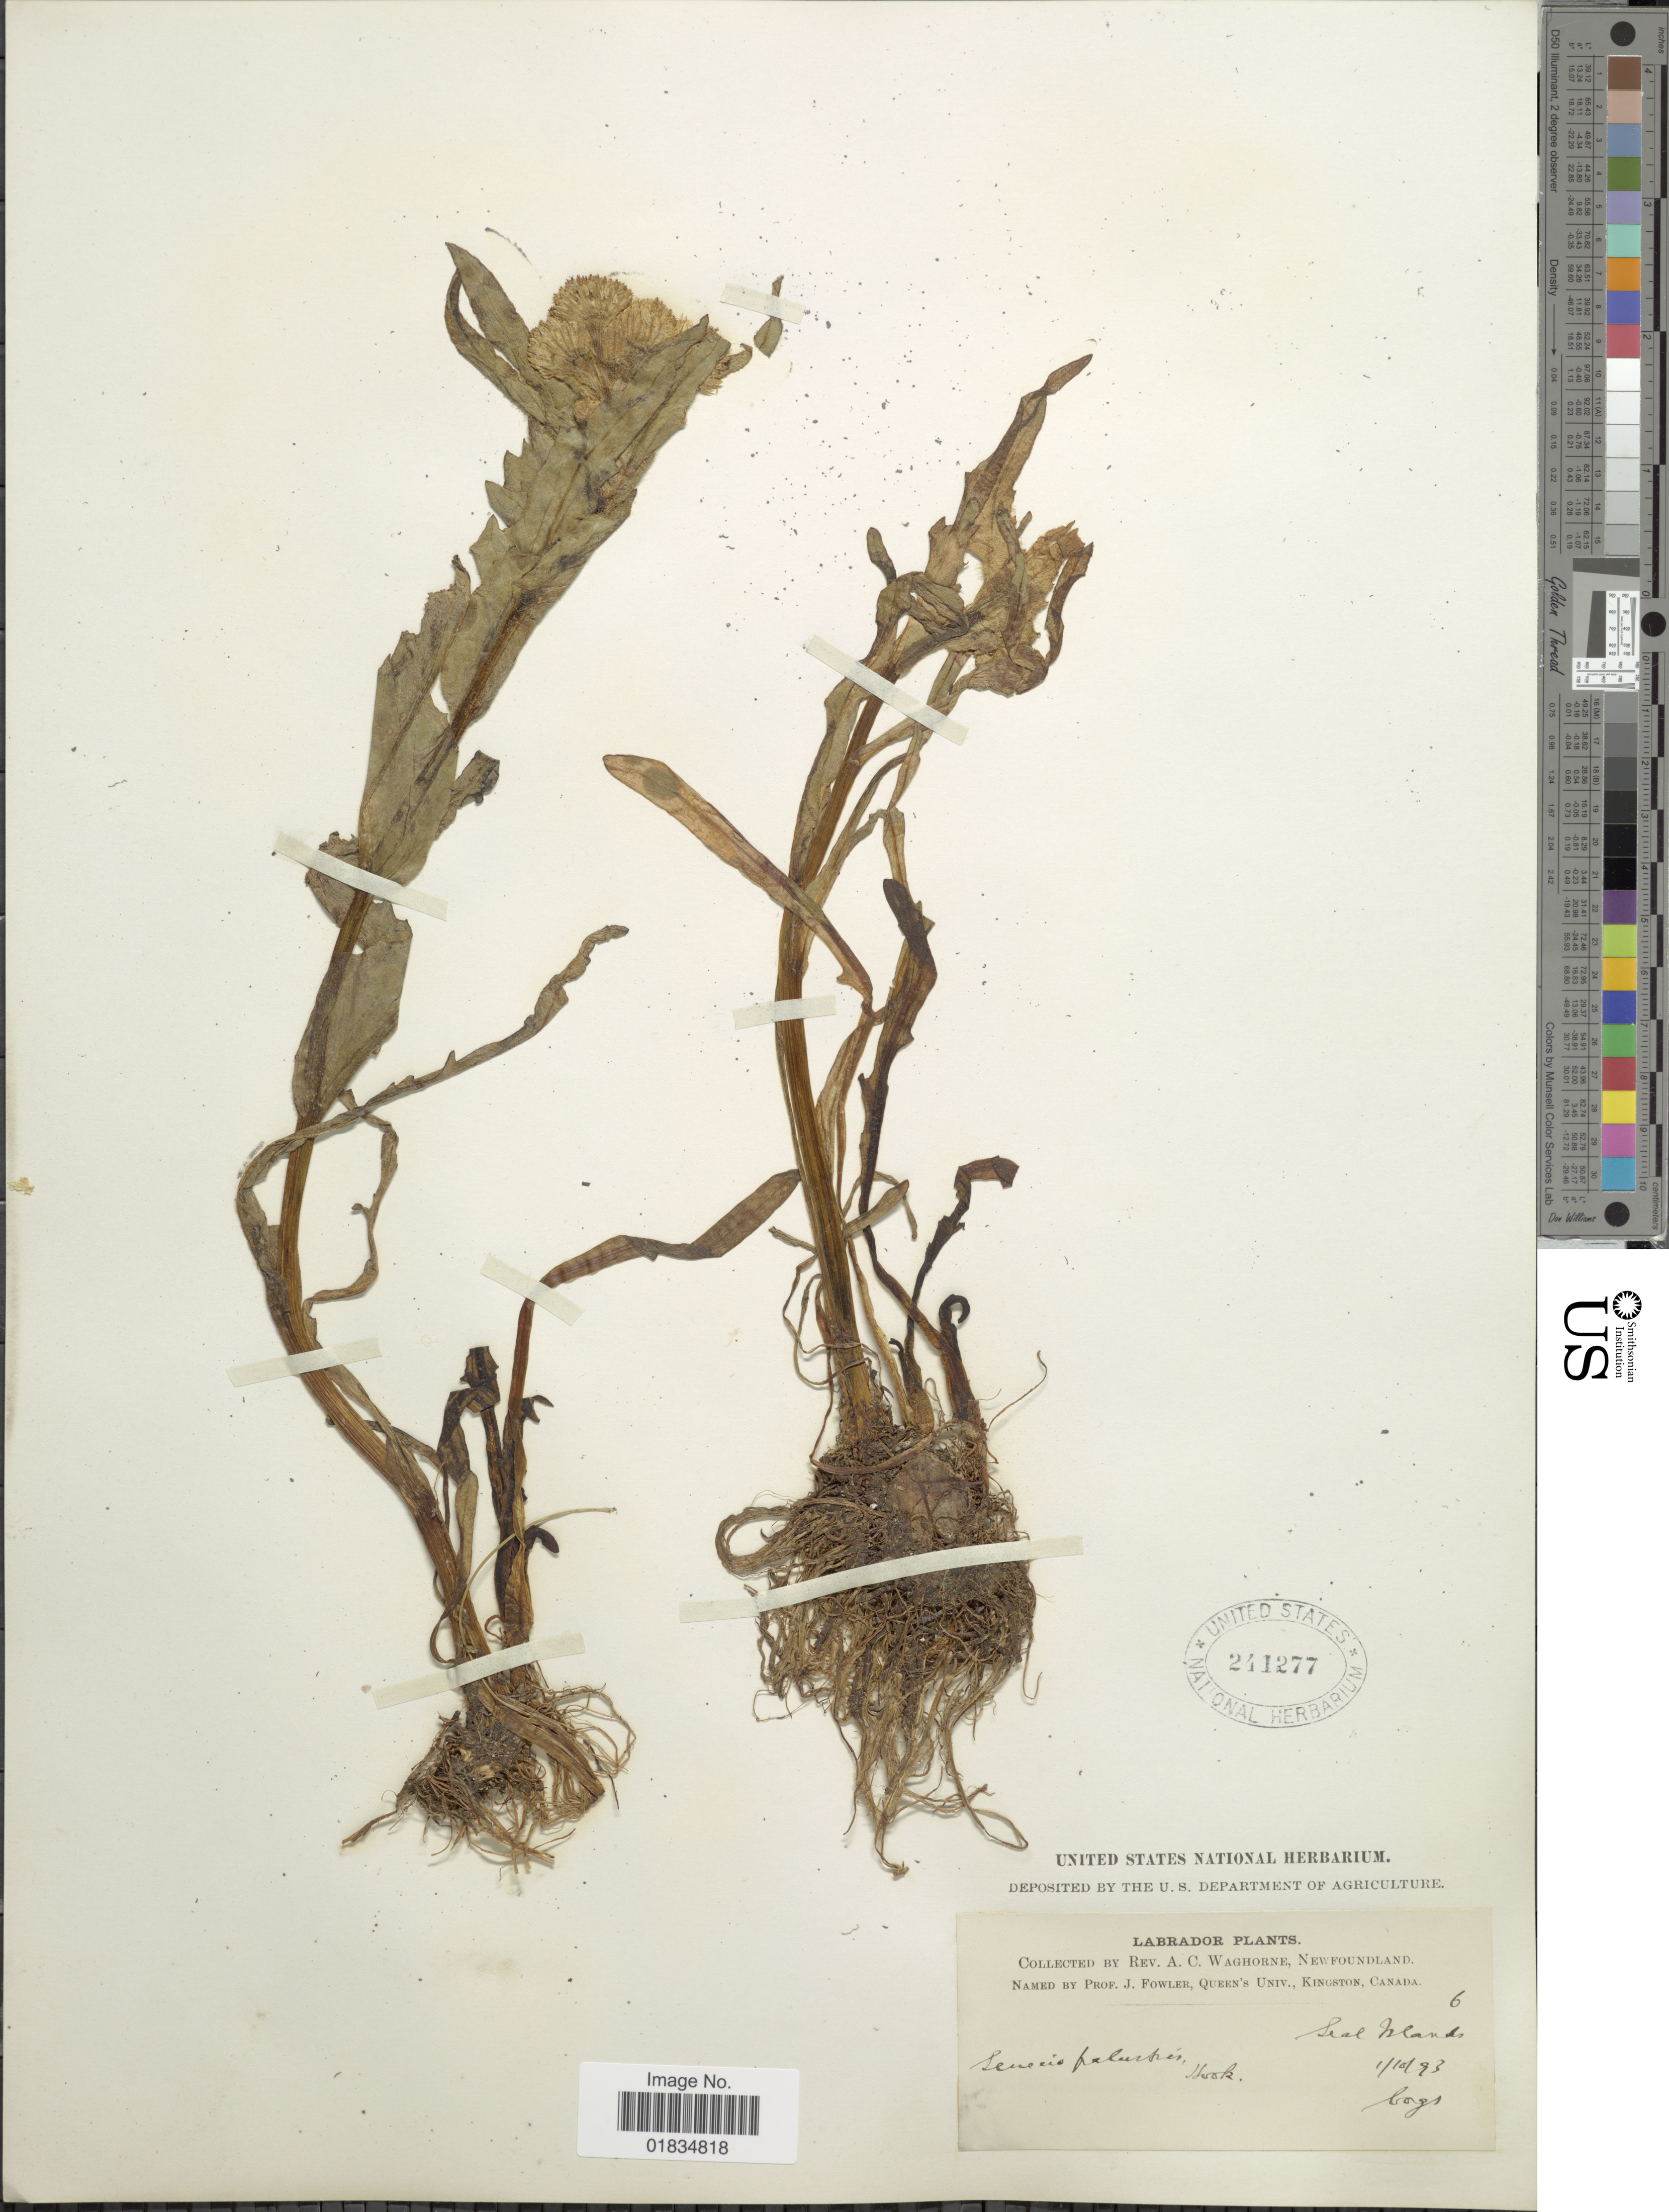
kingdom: Plantae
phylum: Tracheophyta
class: Magnoliopsida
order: Asterales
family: Asteraceae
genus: Tephroseris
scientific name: Tephroseris palustris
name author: (L.) Rchb.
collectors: A. Waghorne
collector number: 6*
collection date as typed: Transcribed d/m/y: 10/1/93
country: Canada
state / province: Newfoundland and Labrador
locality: Labrador Seal island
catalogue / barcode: US 241277